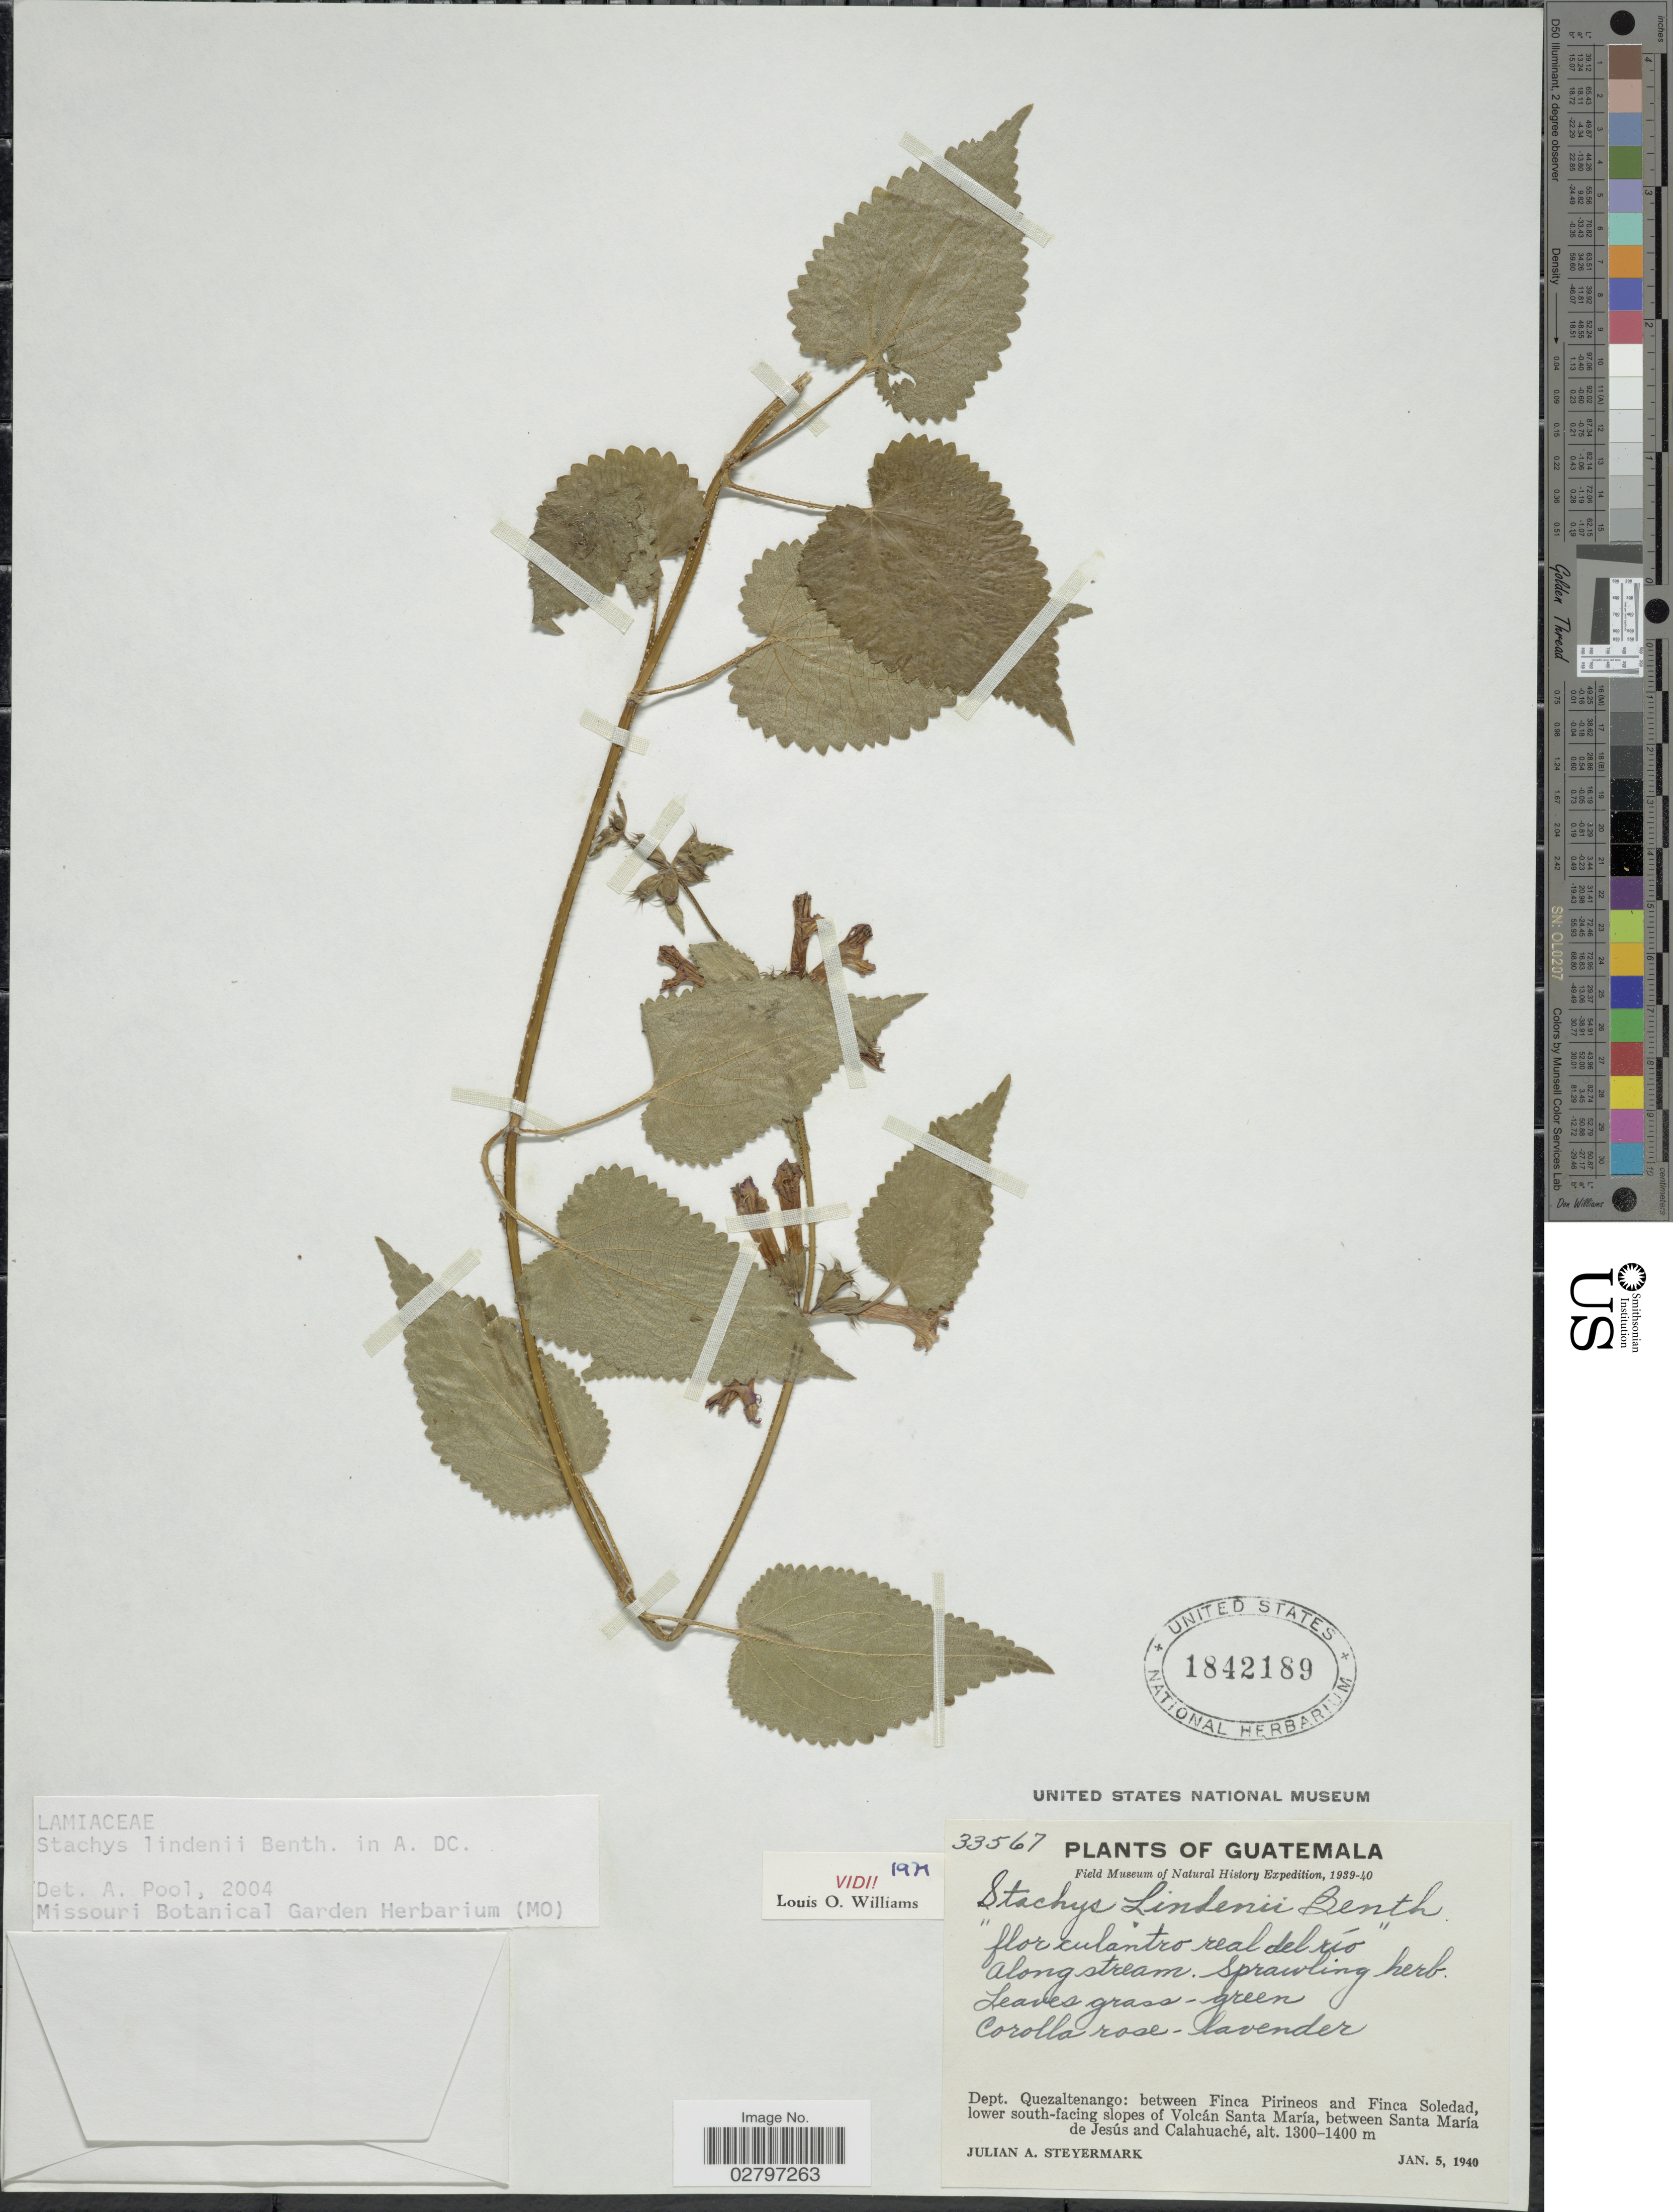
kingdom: Plantae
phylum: Tracheophyta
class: Magnoliopsida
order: Lamiales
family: Lamiaceae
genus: Stachys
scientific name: Stachys lindenii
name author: Benth.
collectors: J. Steyermark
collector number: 33567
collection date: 1940-01-05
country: Guatemala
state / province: Quetzaltenango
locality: Dept. Quezaltenango: between Finca Pirineos and Finca Soledad, lower south-facing slopes of Volcán Santa María, between Santa María de Jesús and Calahuaché.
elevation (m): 1300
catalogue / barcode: US 1842189